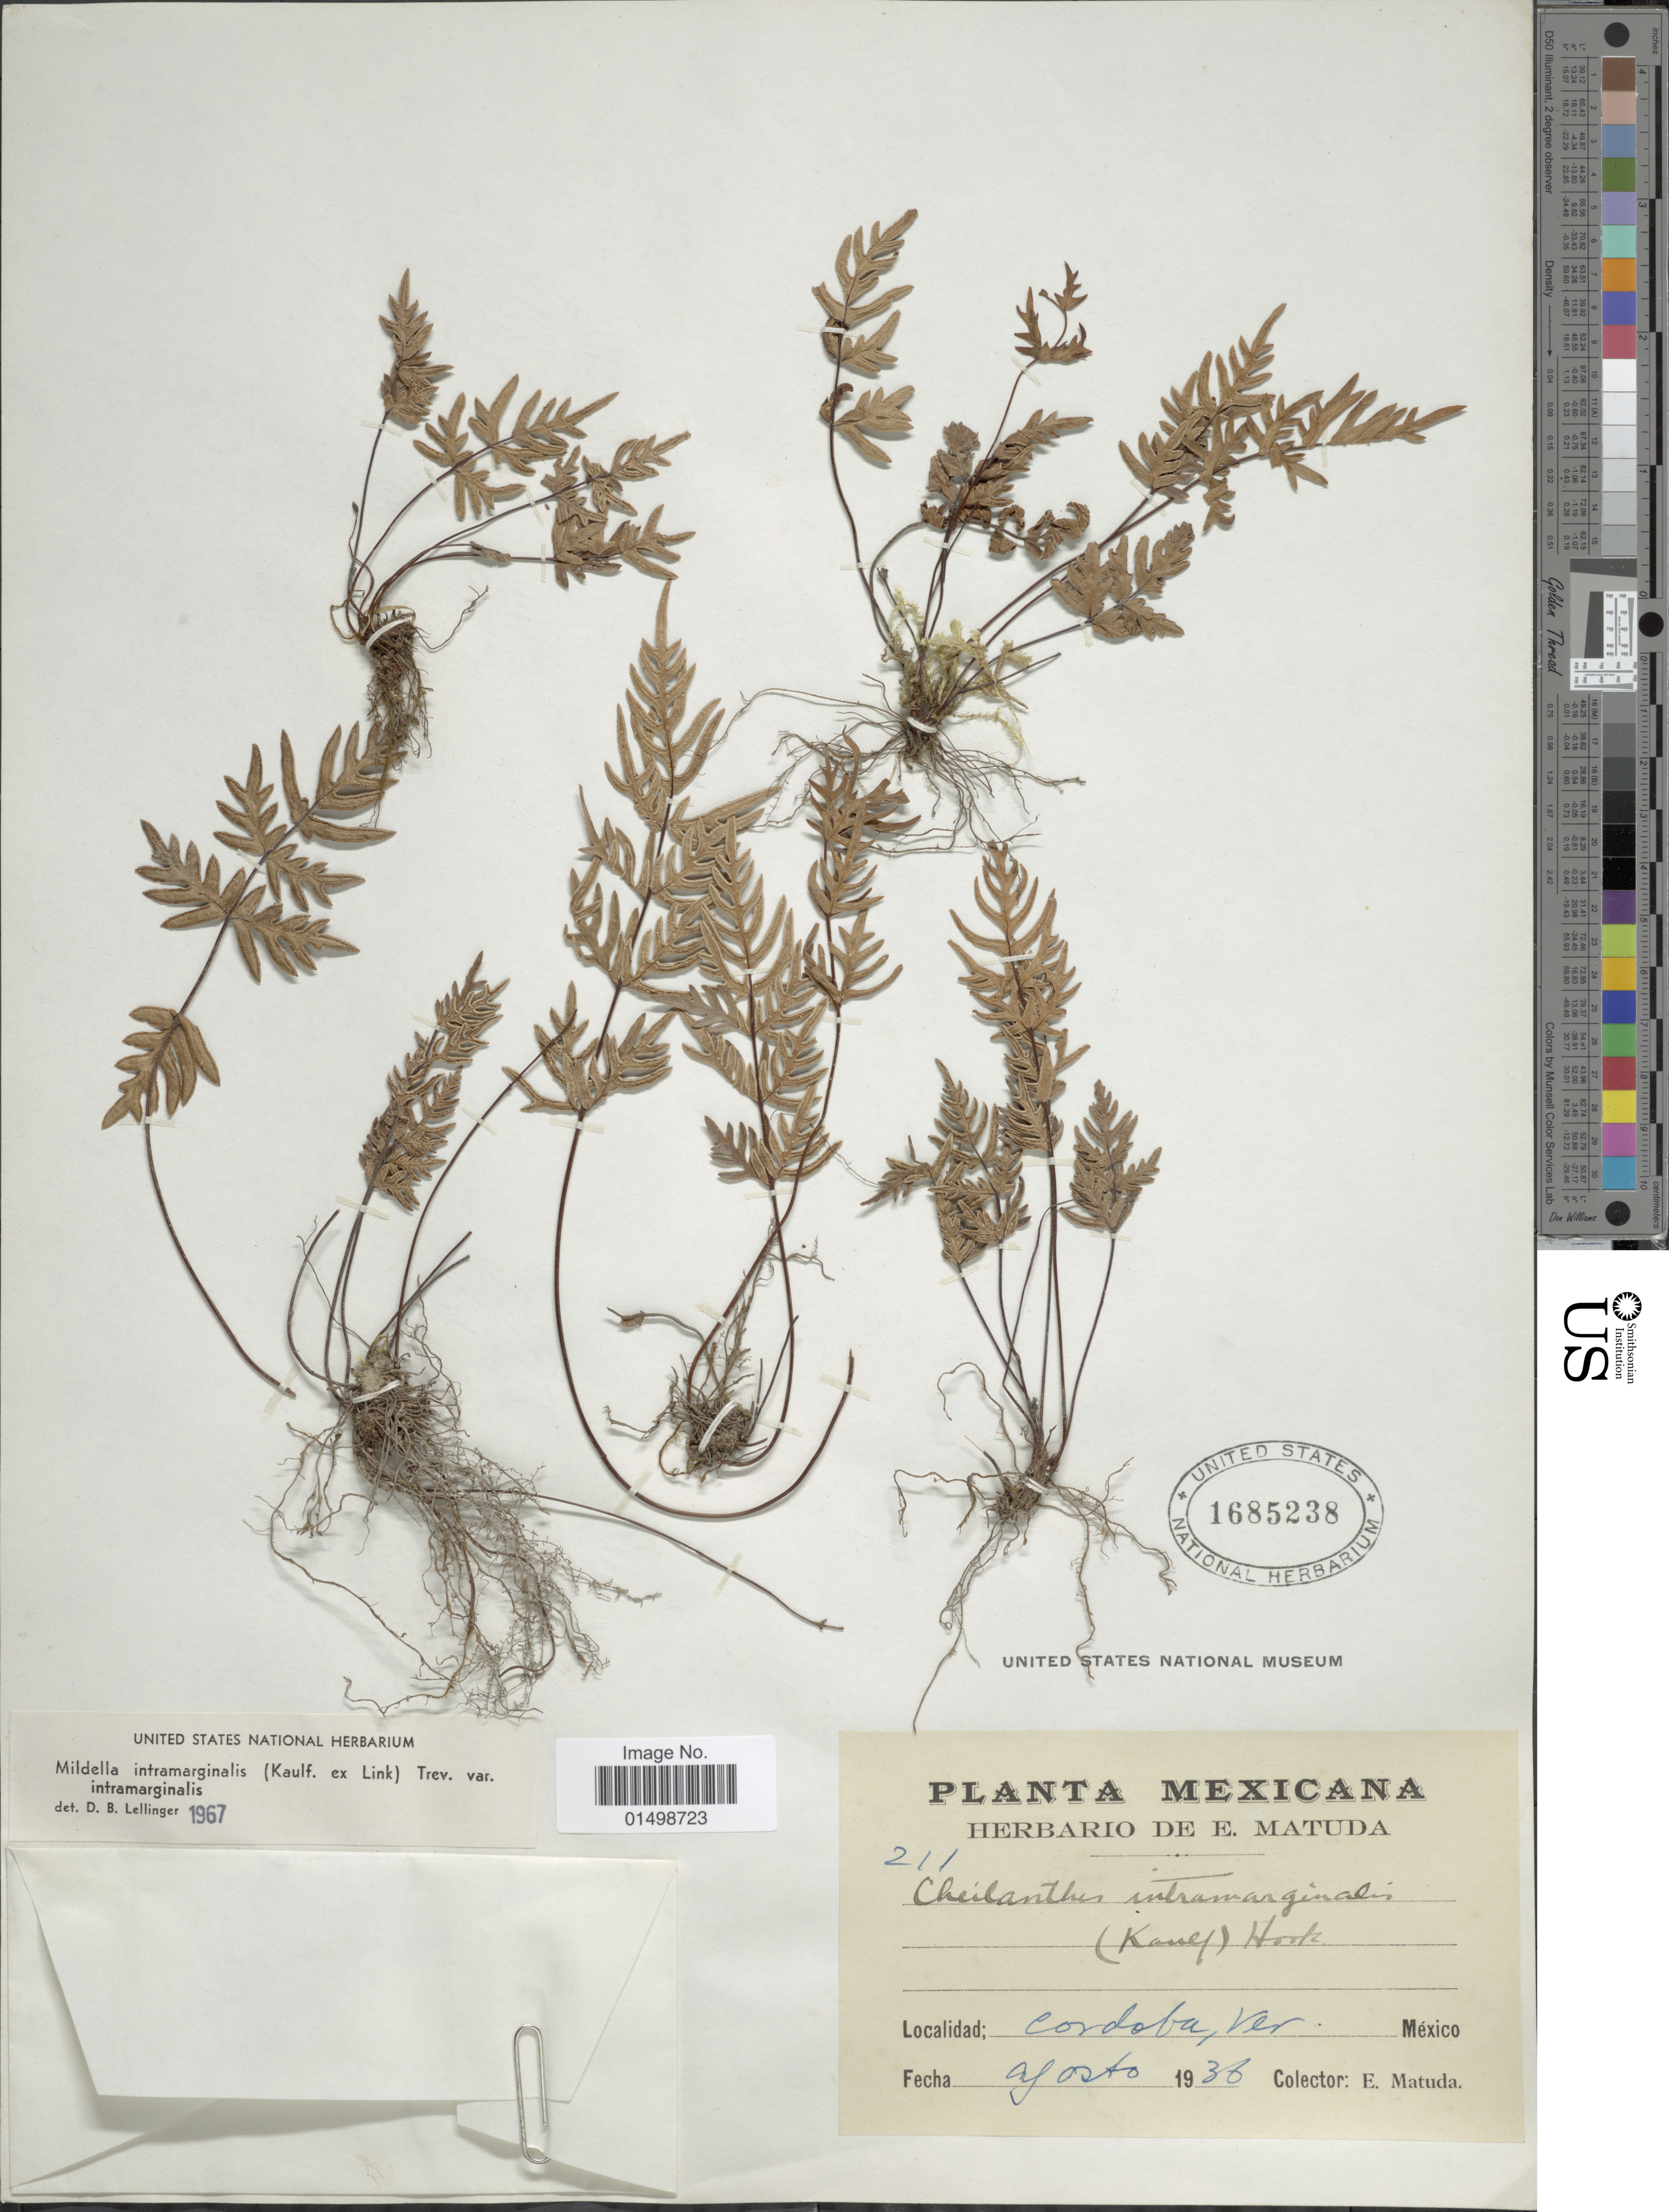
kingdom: Plantae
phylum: Tracheophyta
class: Polypodiopsida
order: Polypodiales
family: Pteridaceae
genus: Cheilanthes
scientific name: Cheilanthes intramarginalis var. intramarginalis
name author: (Kaulf.) Hook.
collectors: E. Matuda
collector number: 211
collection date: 1936-08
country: Mexico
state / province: Veracruz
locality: Cordoba, Ver, Mexico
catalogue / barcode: US 1685238